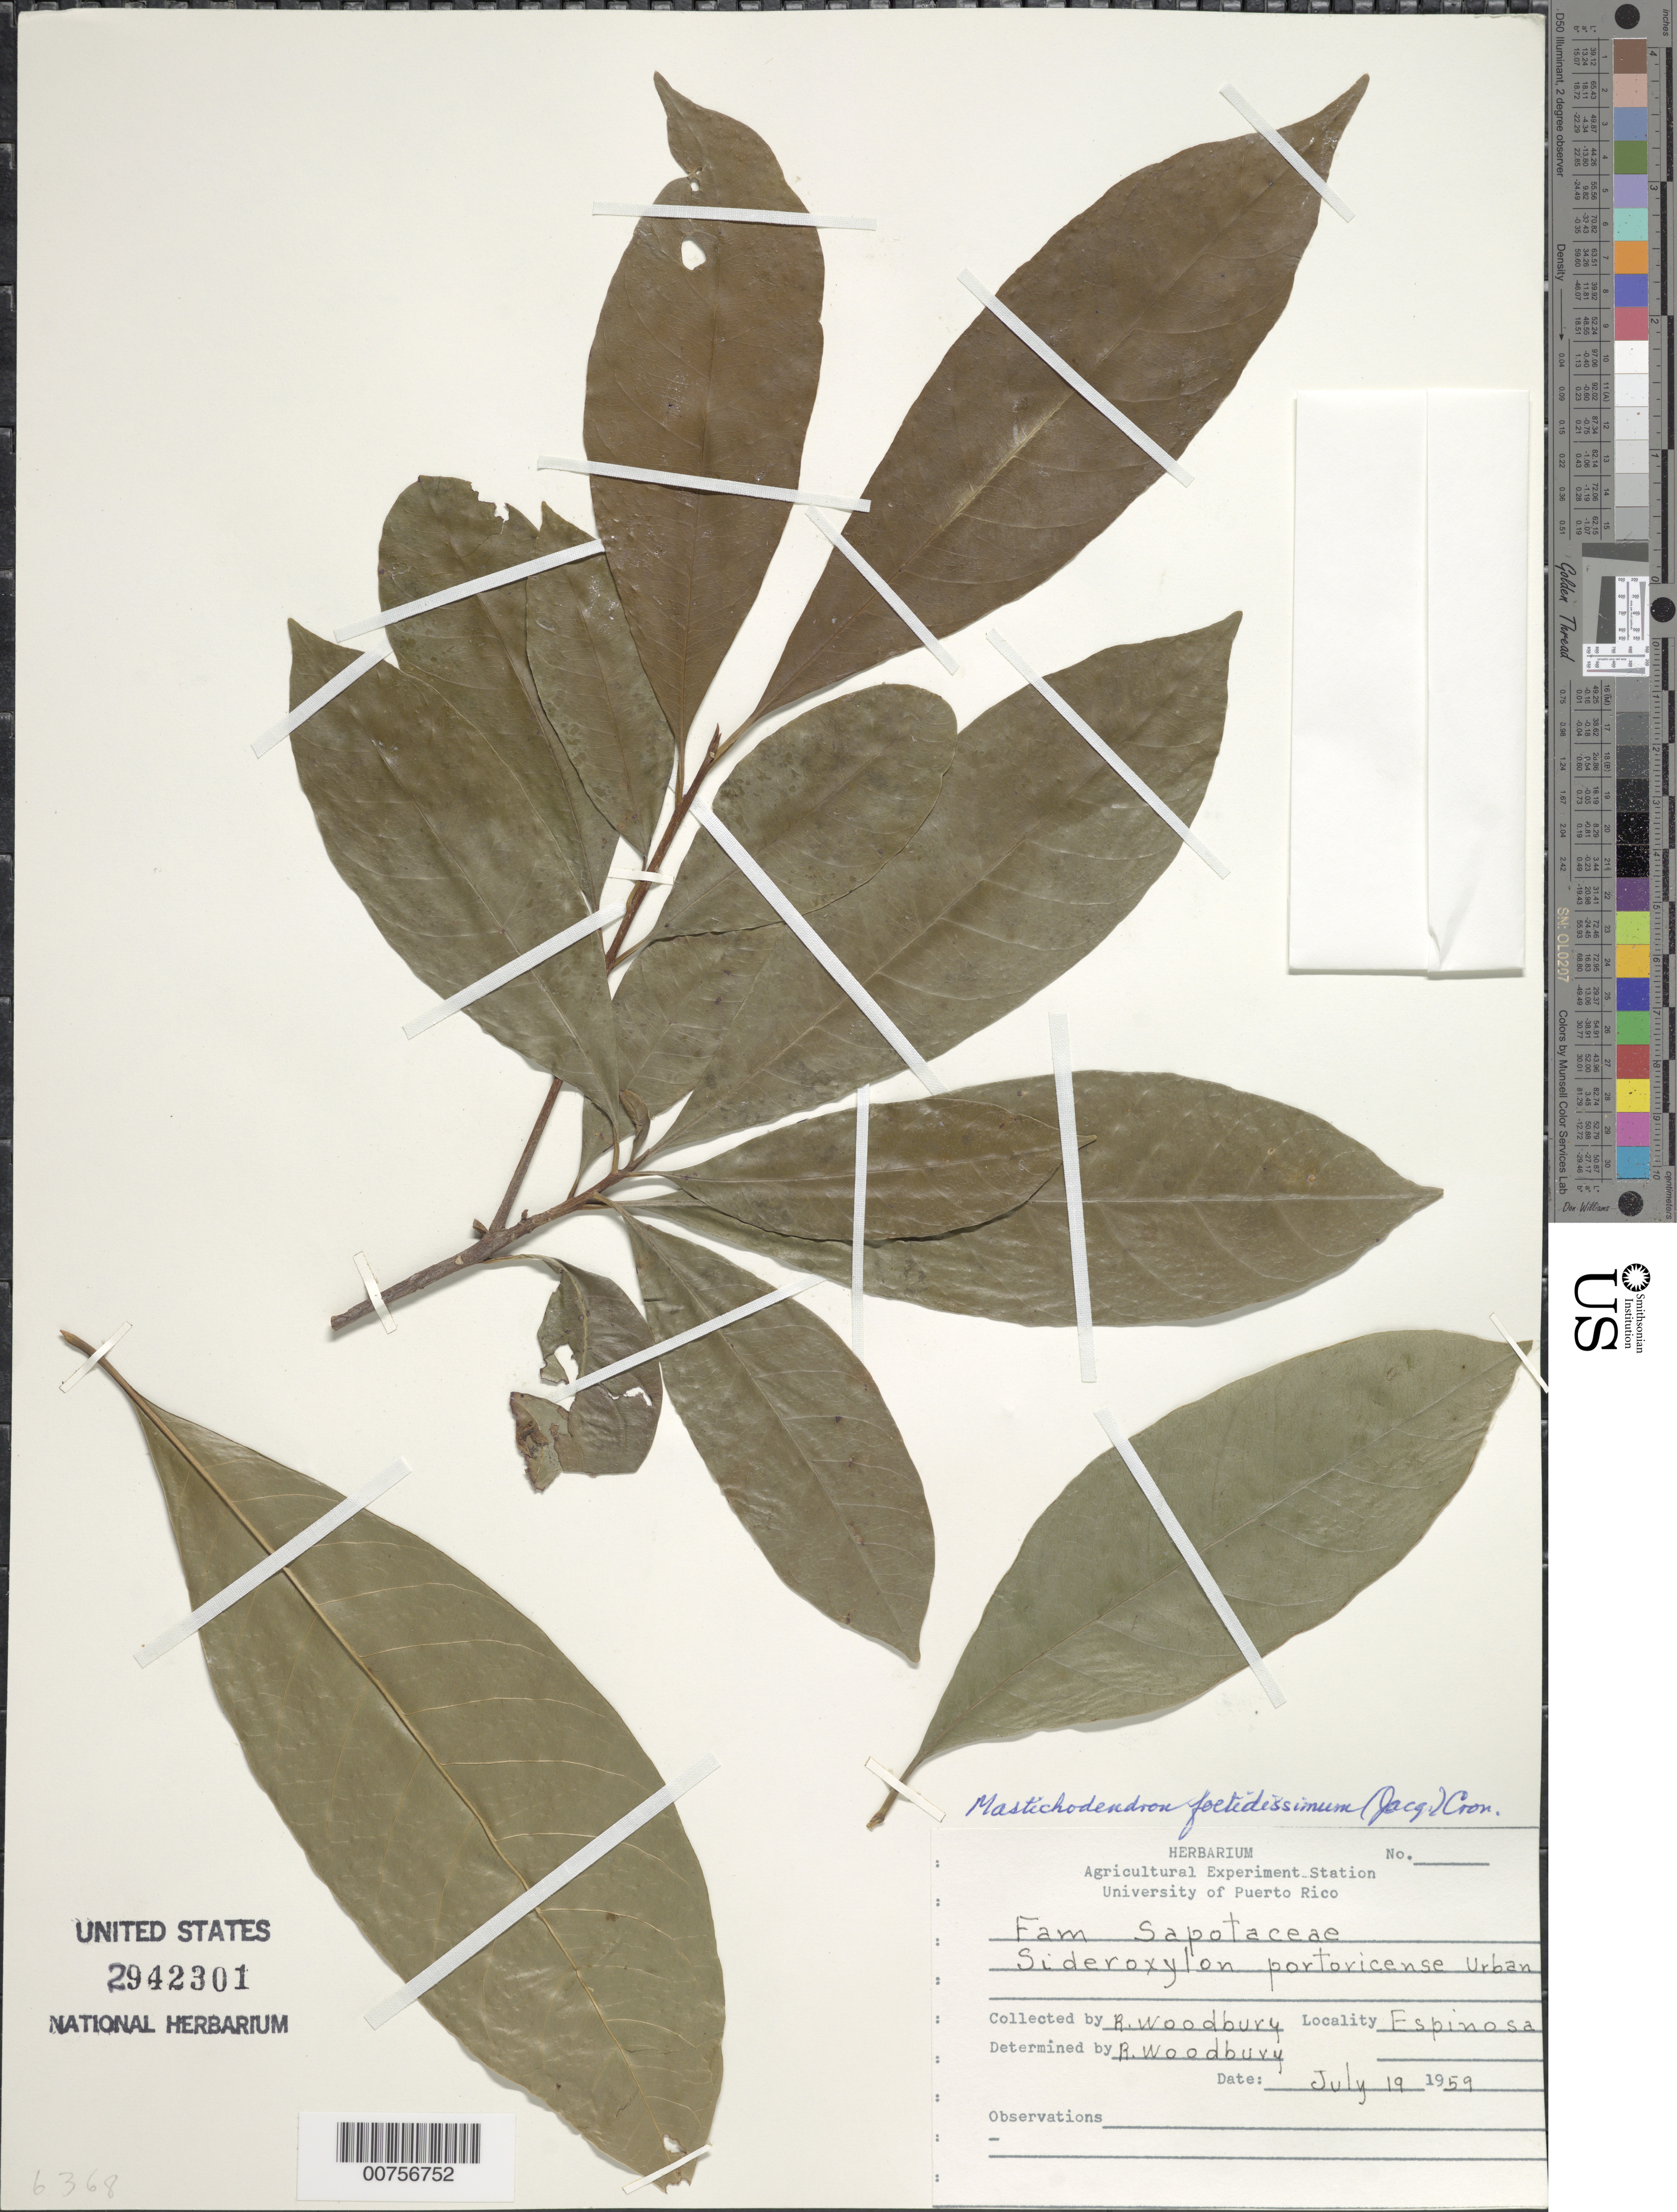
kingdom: Plantae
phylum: Tracheophyta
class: Magnoliopsida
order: Ericales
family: Sapotaceae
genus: Sideroxylon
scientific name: Sideroxylon foetidissimum subsp. foetidissimum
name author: Jacq.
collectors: R. O. Woodbury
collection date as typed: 19 Jul 1959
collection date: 1959-07-19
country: Puerto Rico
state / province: Vega Alta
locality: Espinosa.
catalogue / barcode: US 2942301